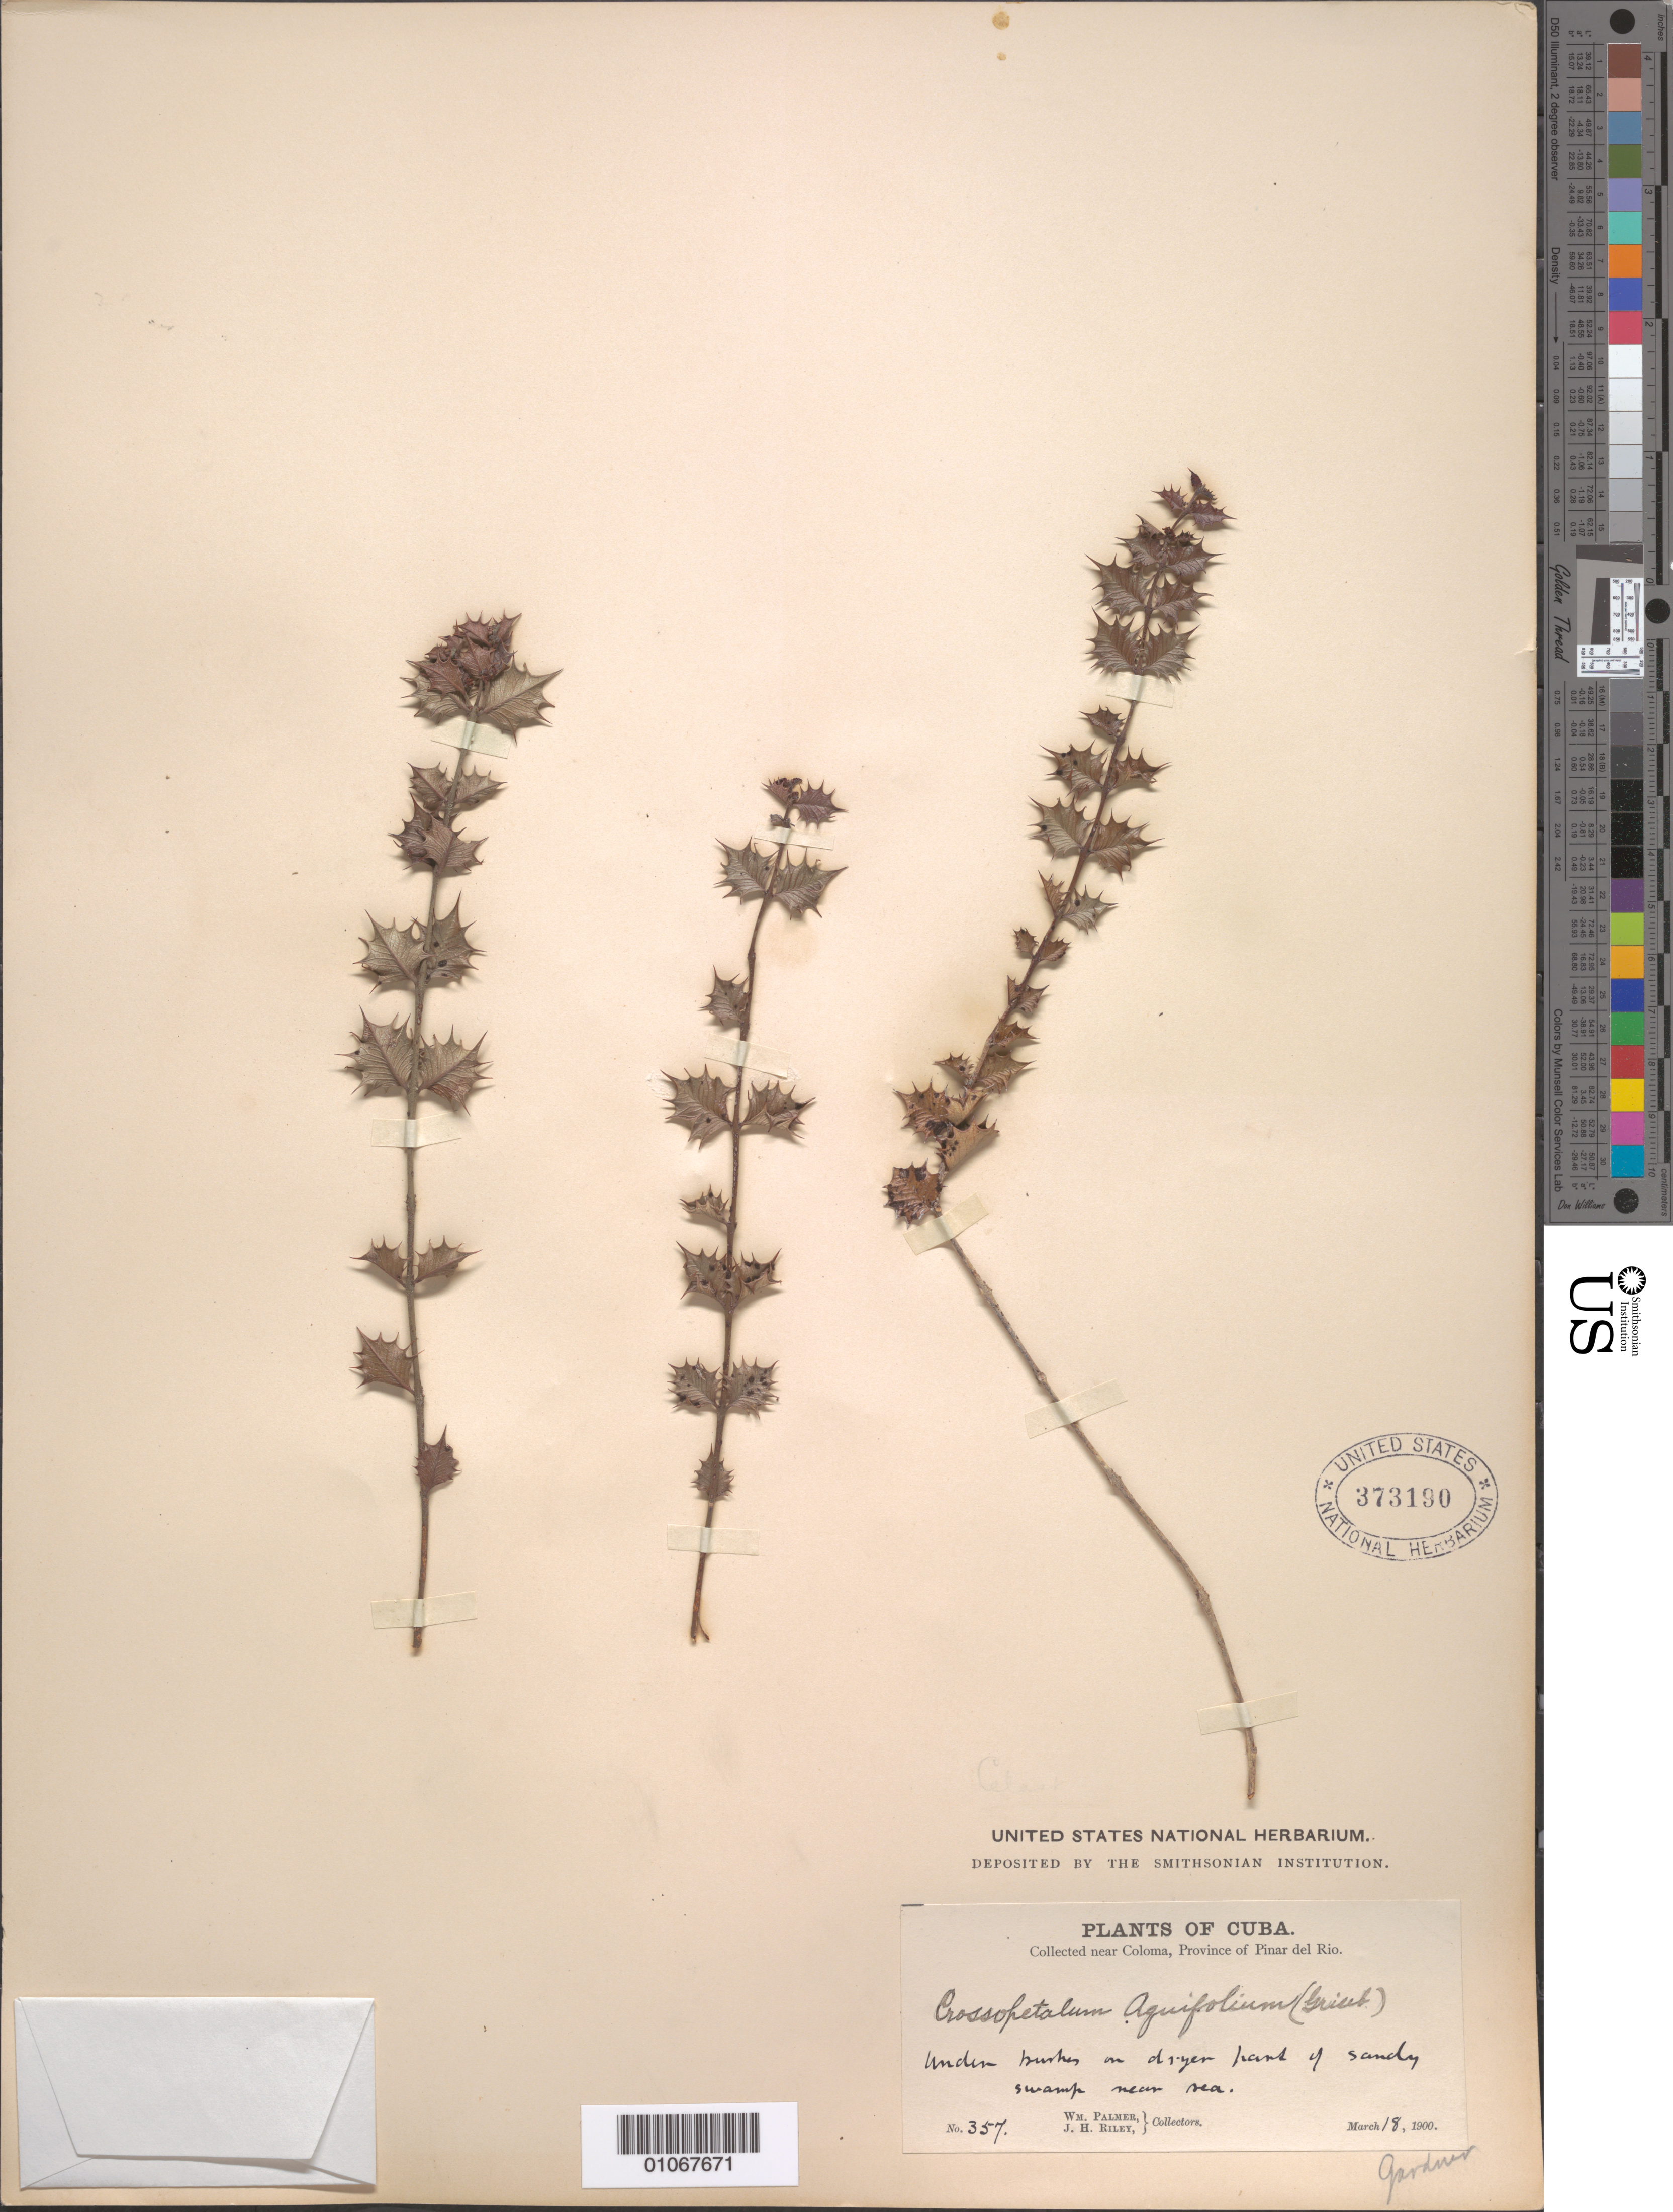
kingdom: Plantae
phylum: Tracheophyta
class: Magnoliopsida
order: Celastrales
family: Celastraceae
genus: Crossopetalum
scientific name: Crossopetalum aquifolium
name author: (Griseb.) Hitchc.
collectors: W. Palmer & J. H. Riley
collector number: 357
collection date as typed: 18 Mar 1900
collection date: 1900-03-18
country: Cuba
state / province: Pinar del Rio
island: Cuba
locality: Under bushes on dryer land and sandy swamp near sea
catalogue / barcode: US 373190